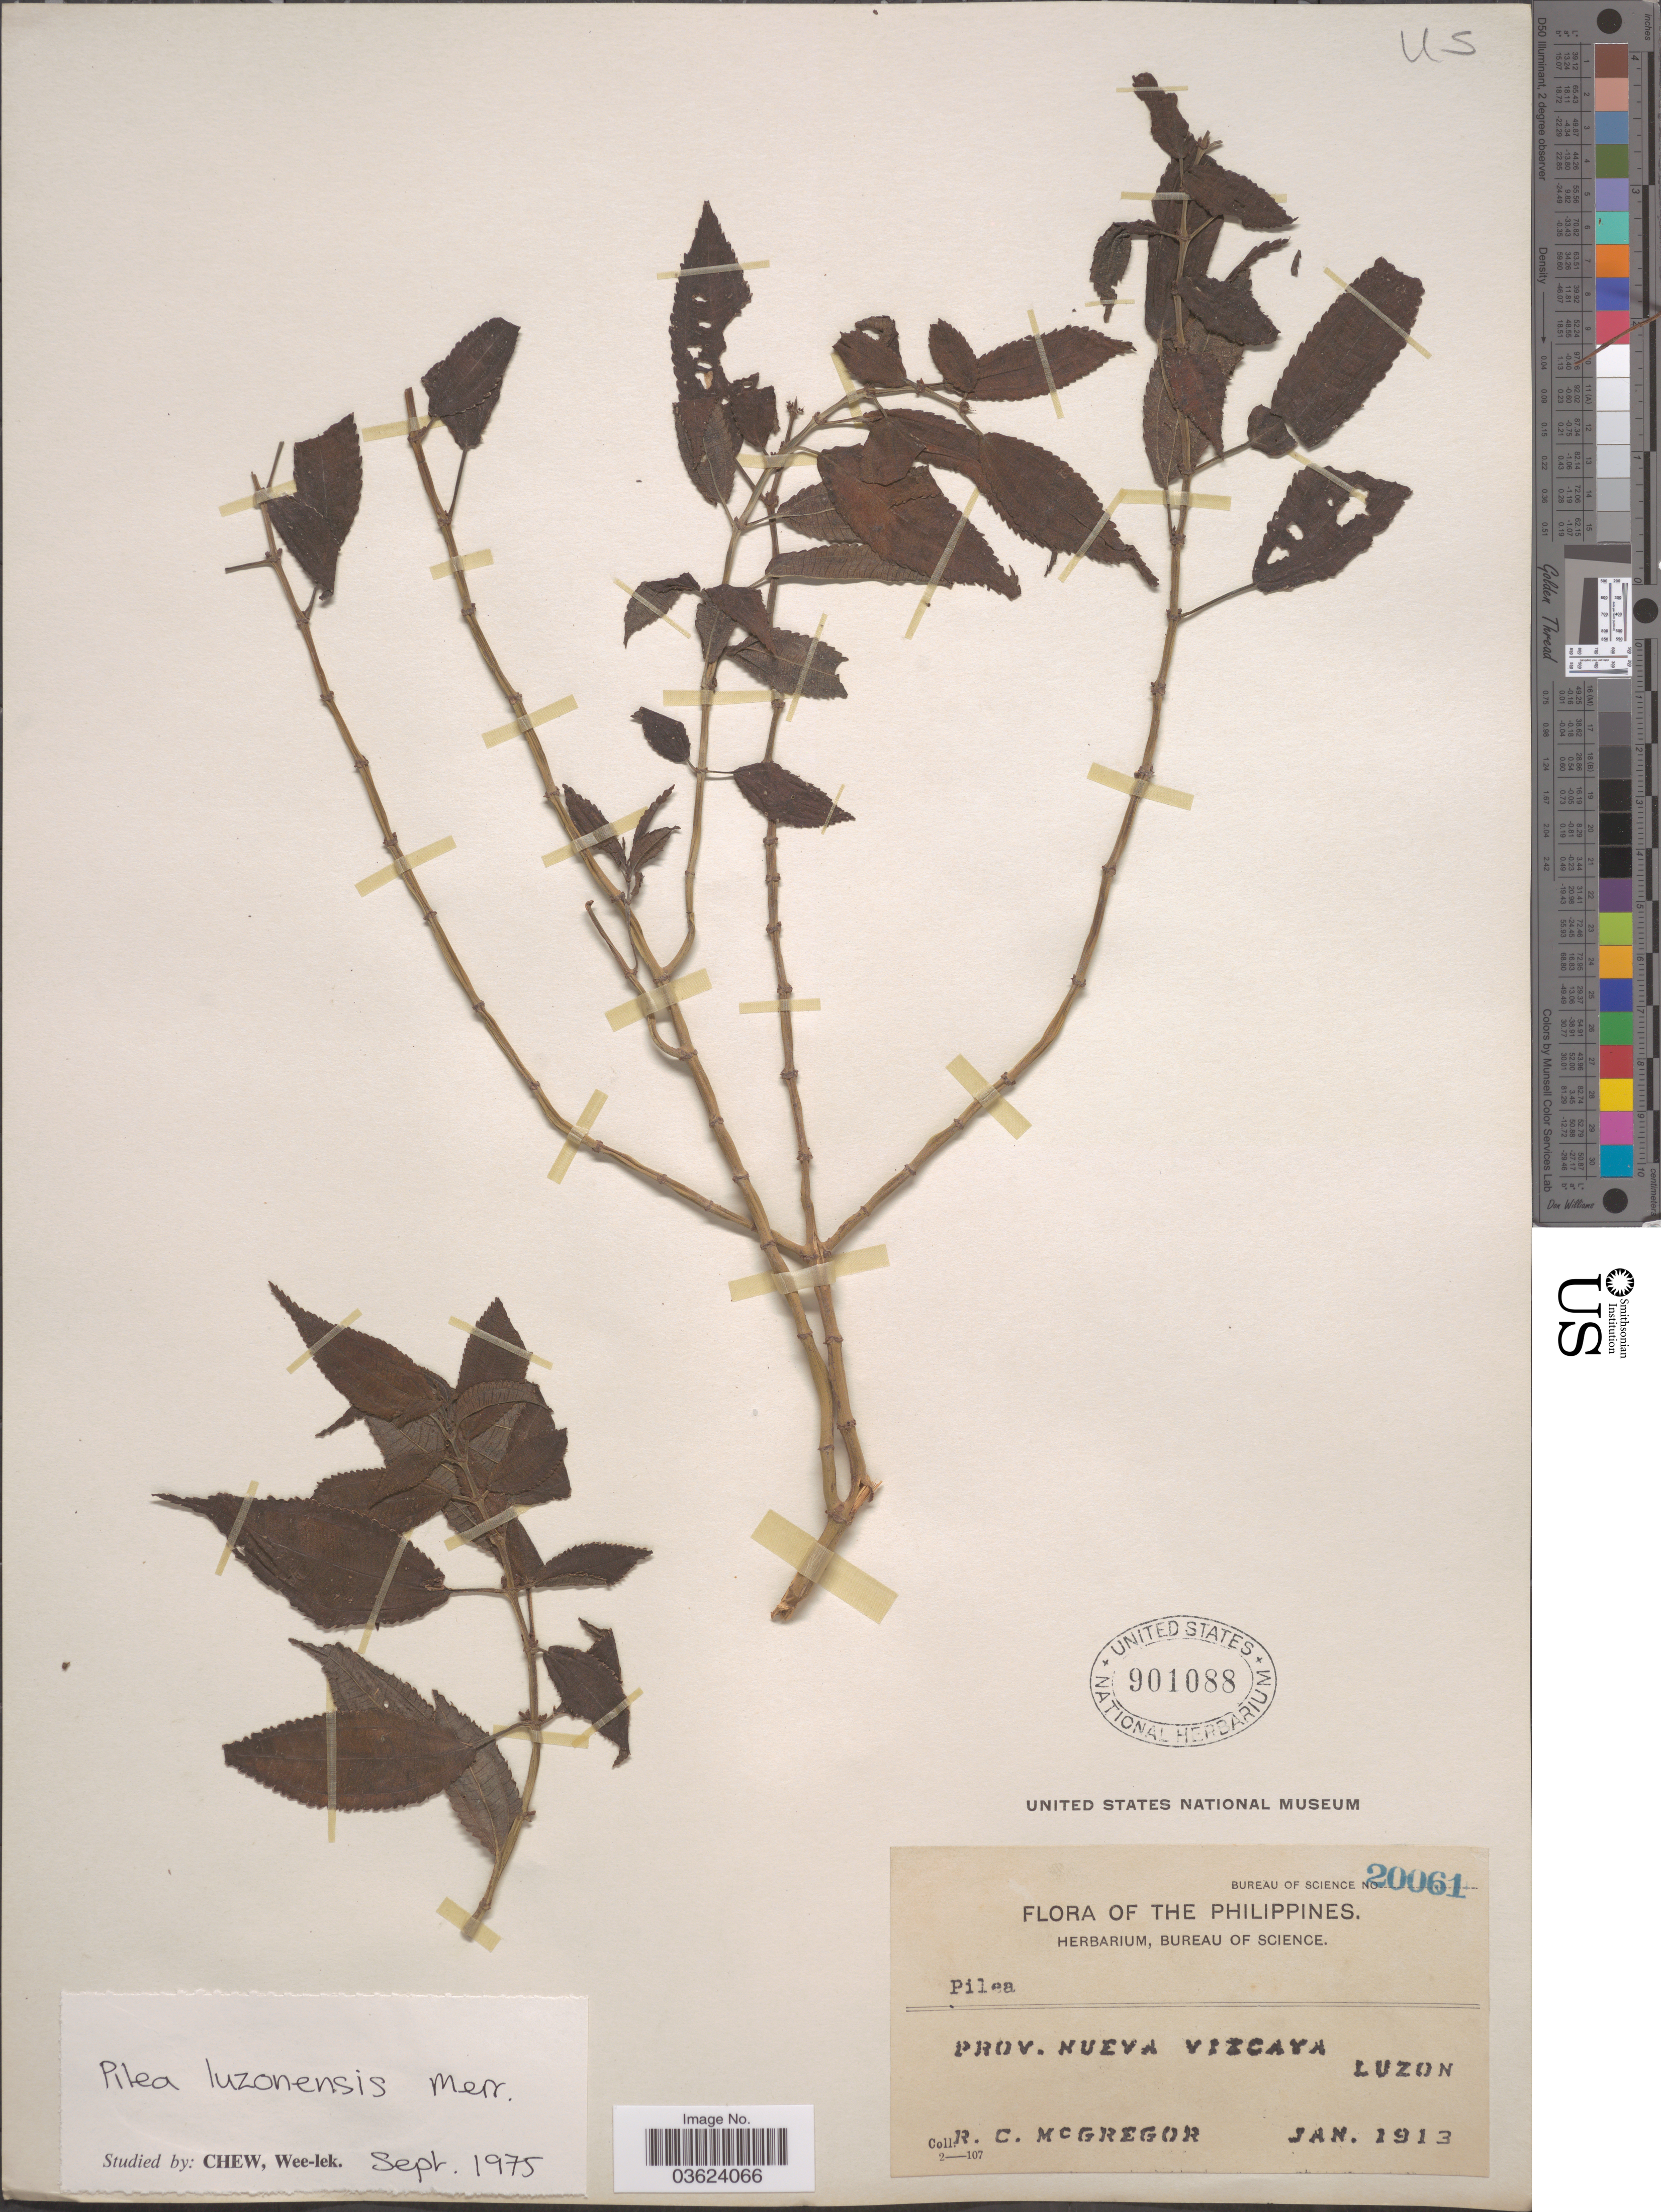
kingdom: Plantae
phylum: Tracheophyta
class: Magnoliopsida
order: Rosales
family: Urticaceae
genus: Pilea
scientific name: Pilea luzonensis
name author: Merr.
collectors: R. C. McGregor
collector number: Bureau of Science 20061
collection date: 1913-01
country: Philippines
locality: Prov. Nueva Vizcaya. Luzon.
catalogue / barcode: US 901088